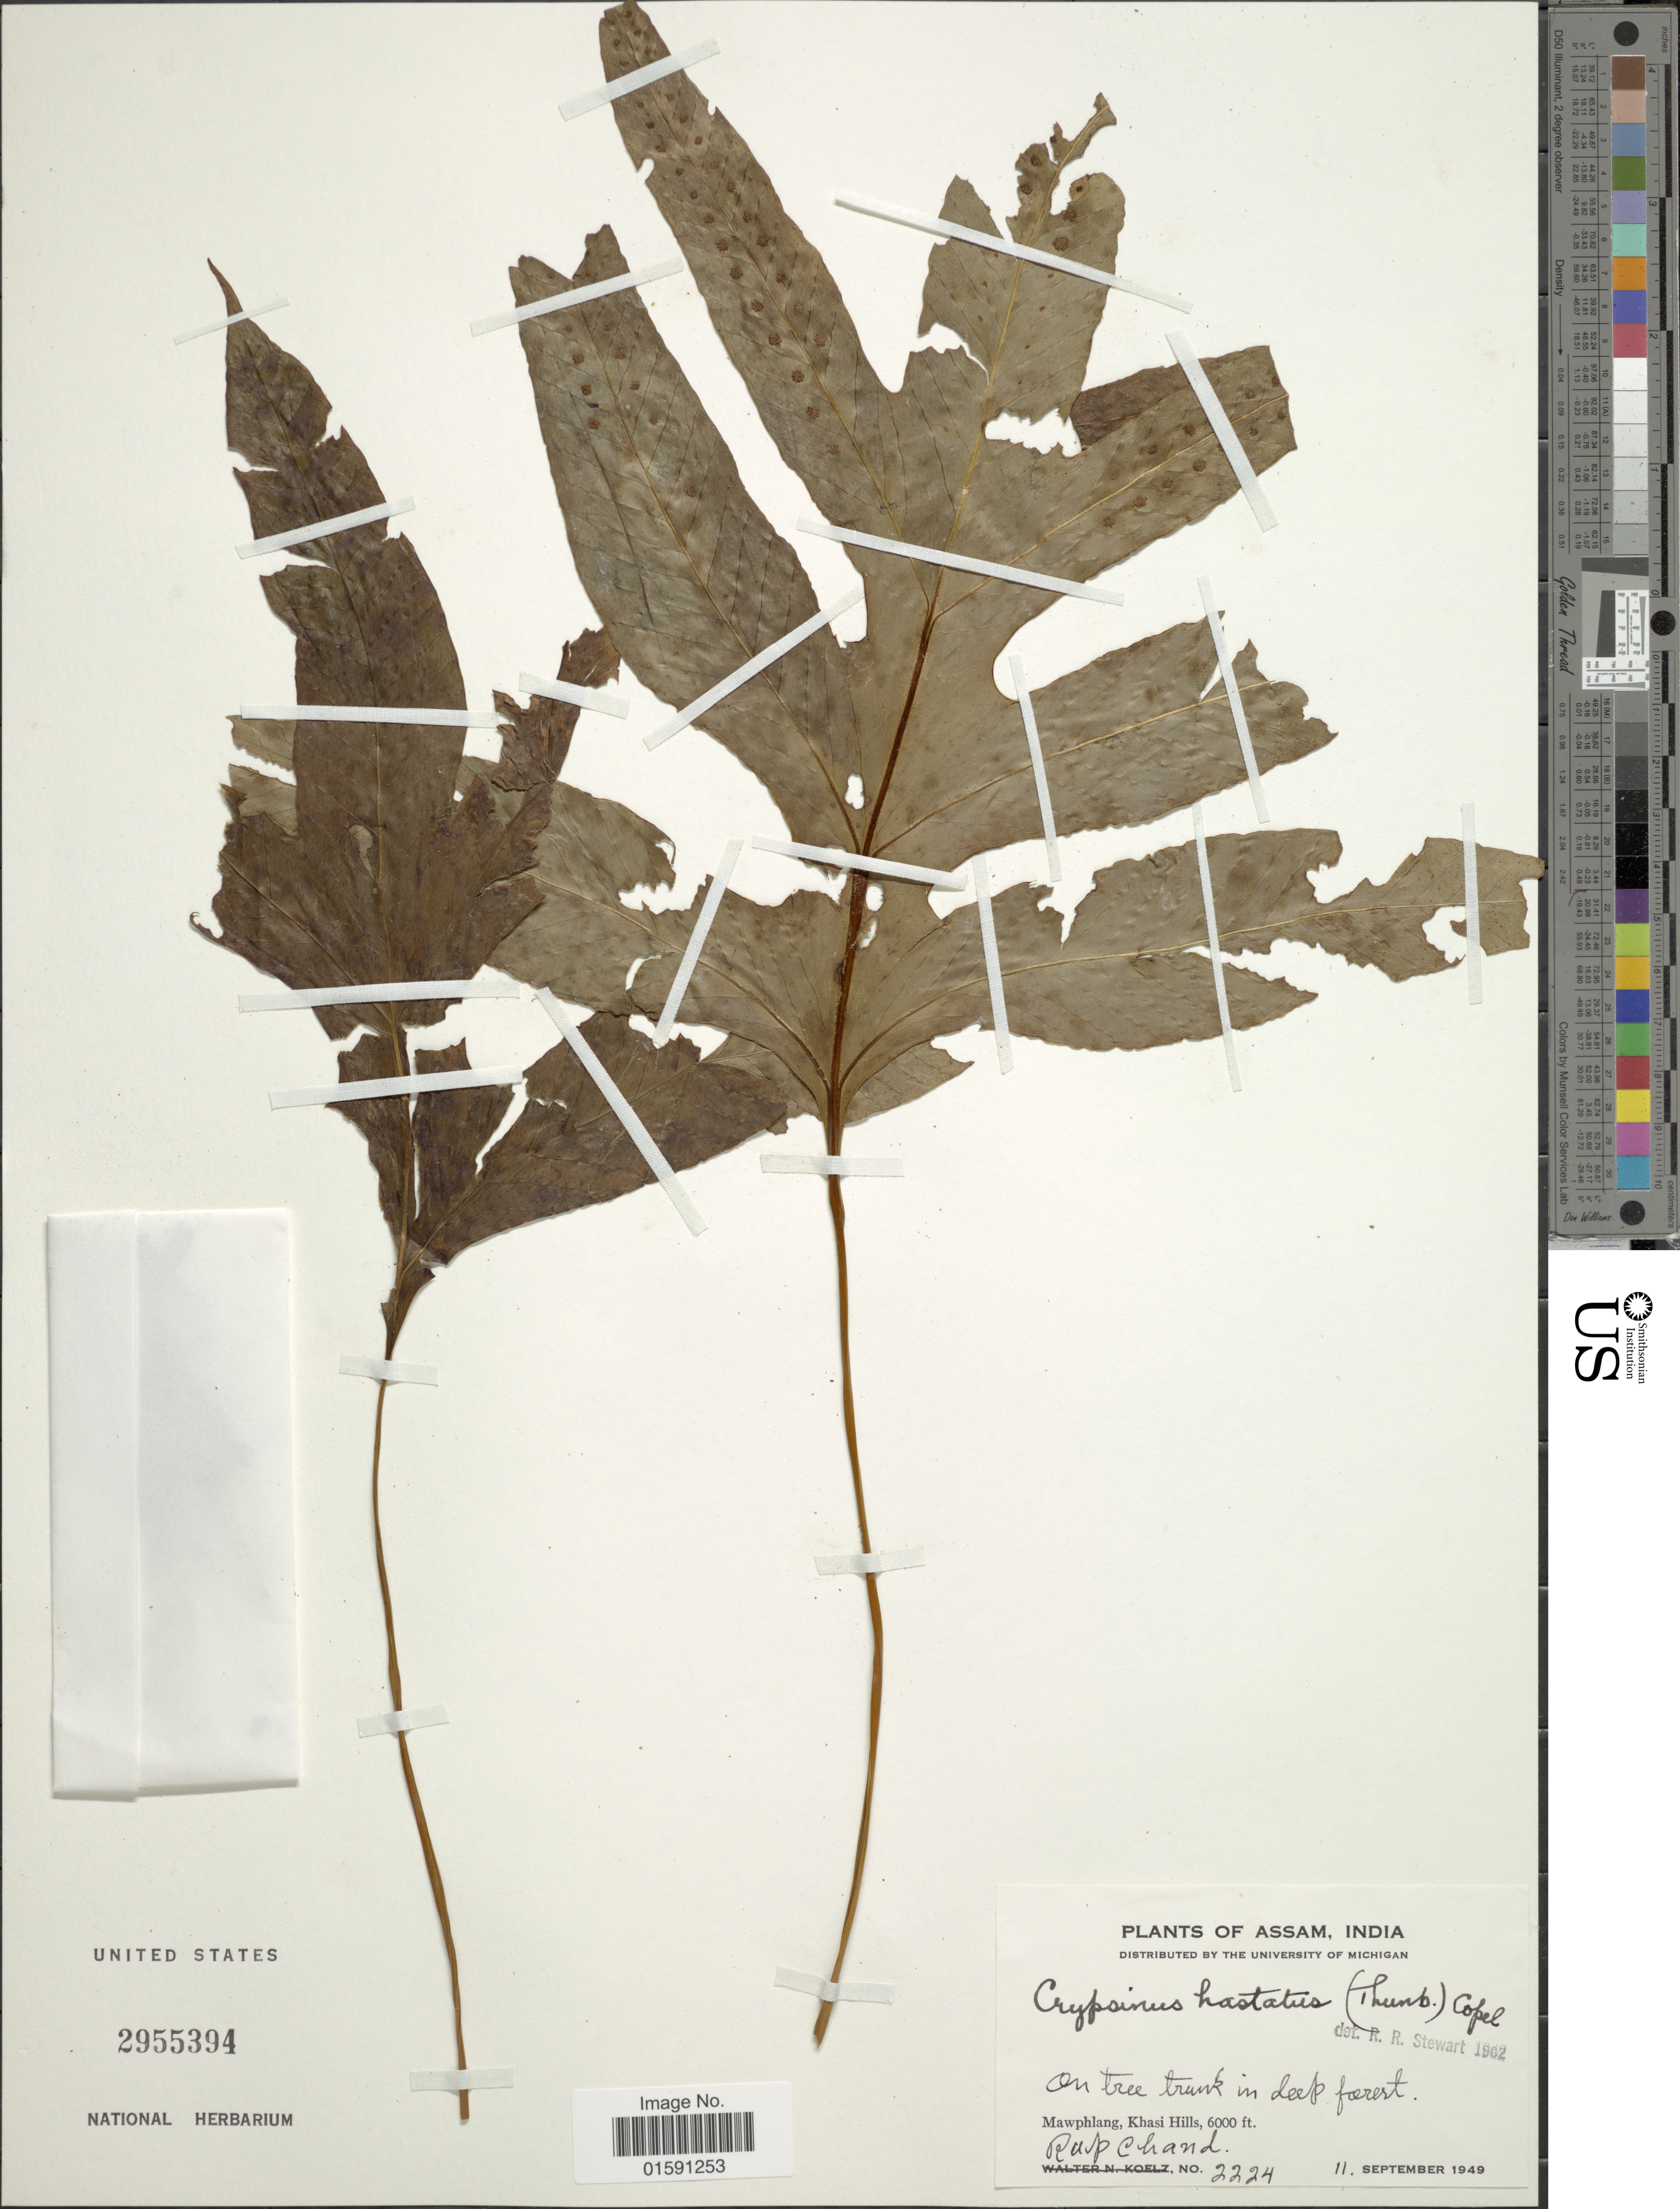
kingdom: Plantae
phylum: Tracheophyta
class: Polypodiopsida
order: Polypodiales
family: Polypodiaceae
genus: Selliguea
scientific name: Selliguea hastata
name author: (Thunb.) Fraser-Jenk.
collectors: R. Chand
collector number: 2224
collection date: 1949-09-11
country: India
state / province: Meghalaya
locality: Mawphlang, Khasi Hills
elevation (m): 1829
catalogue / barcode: US 2955394